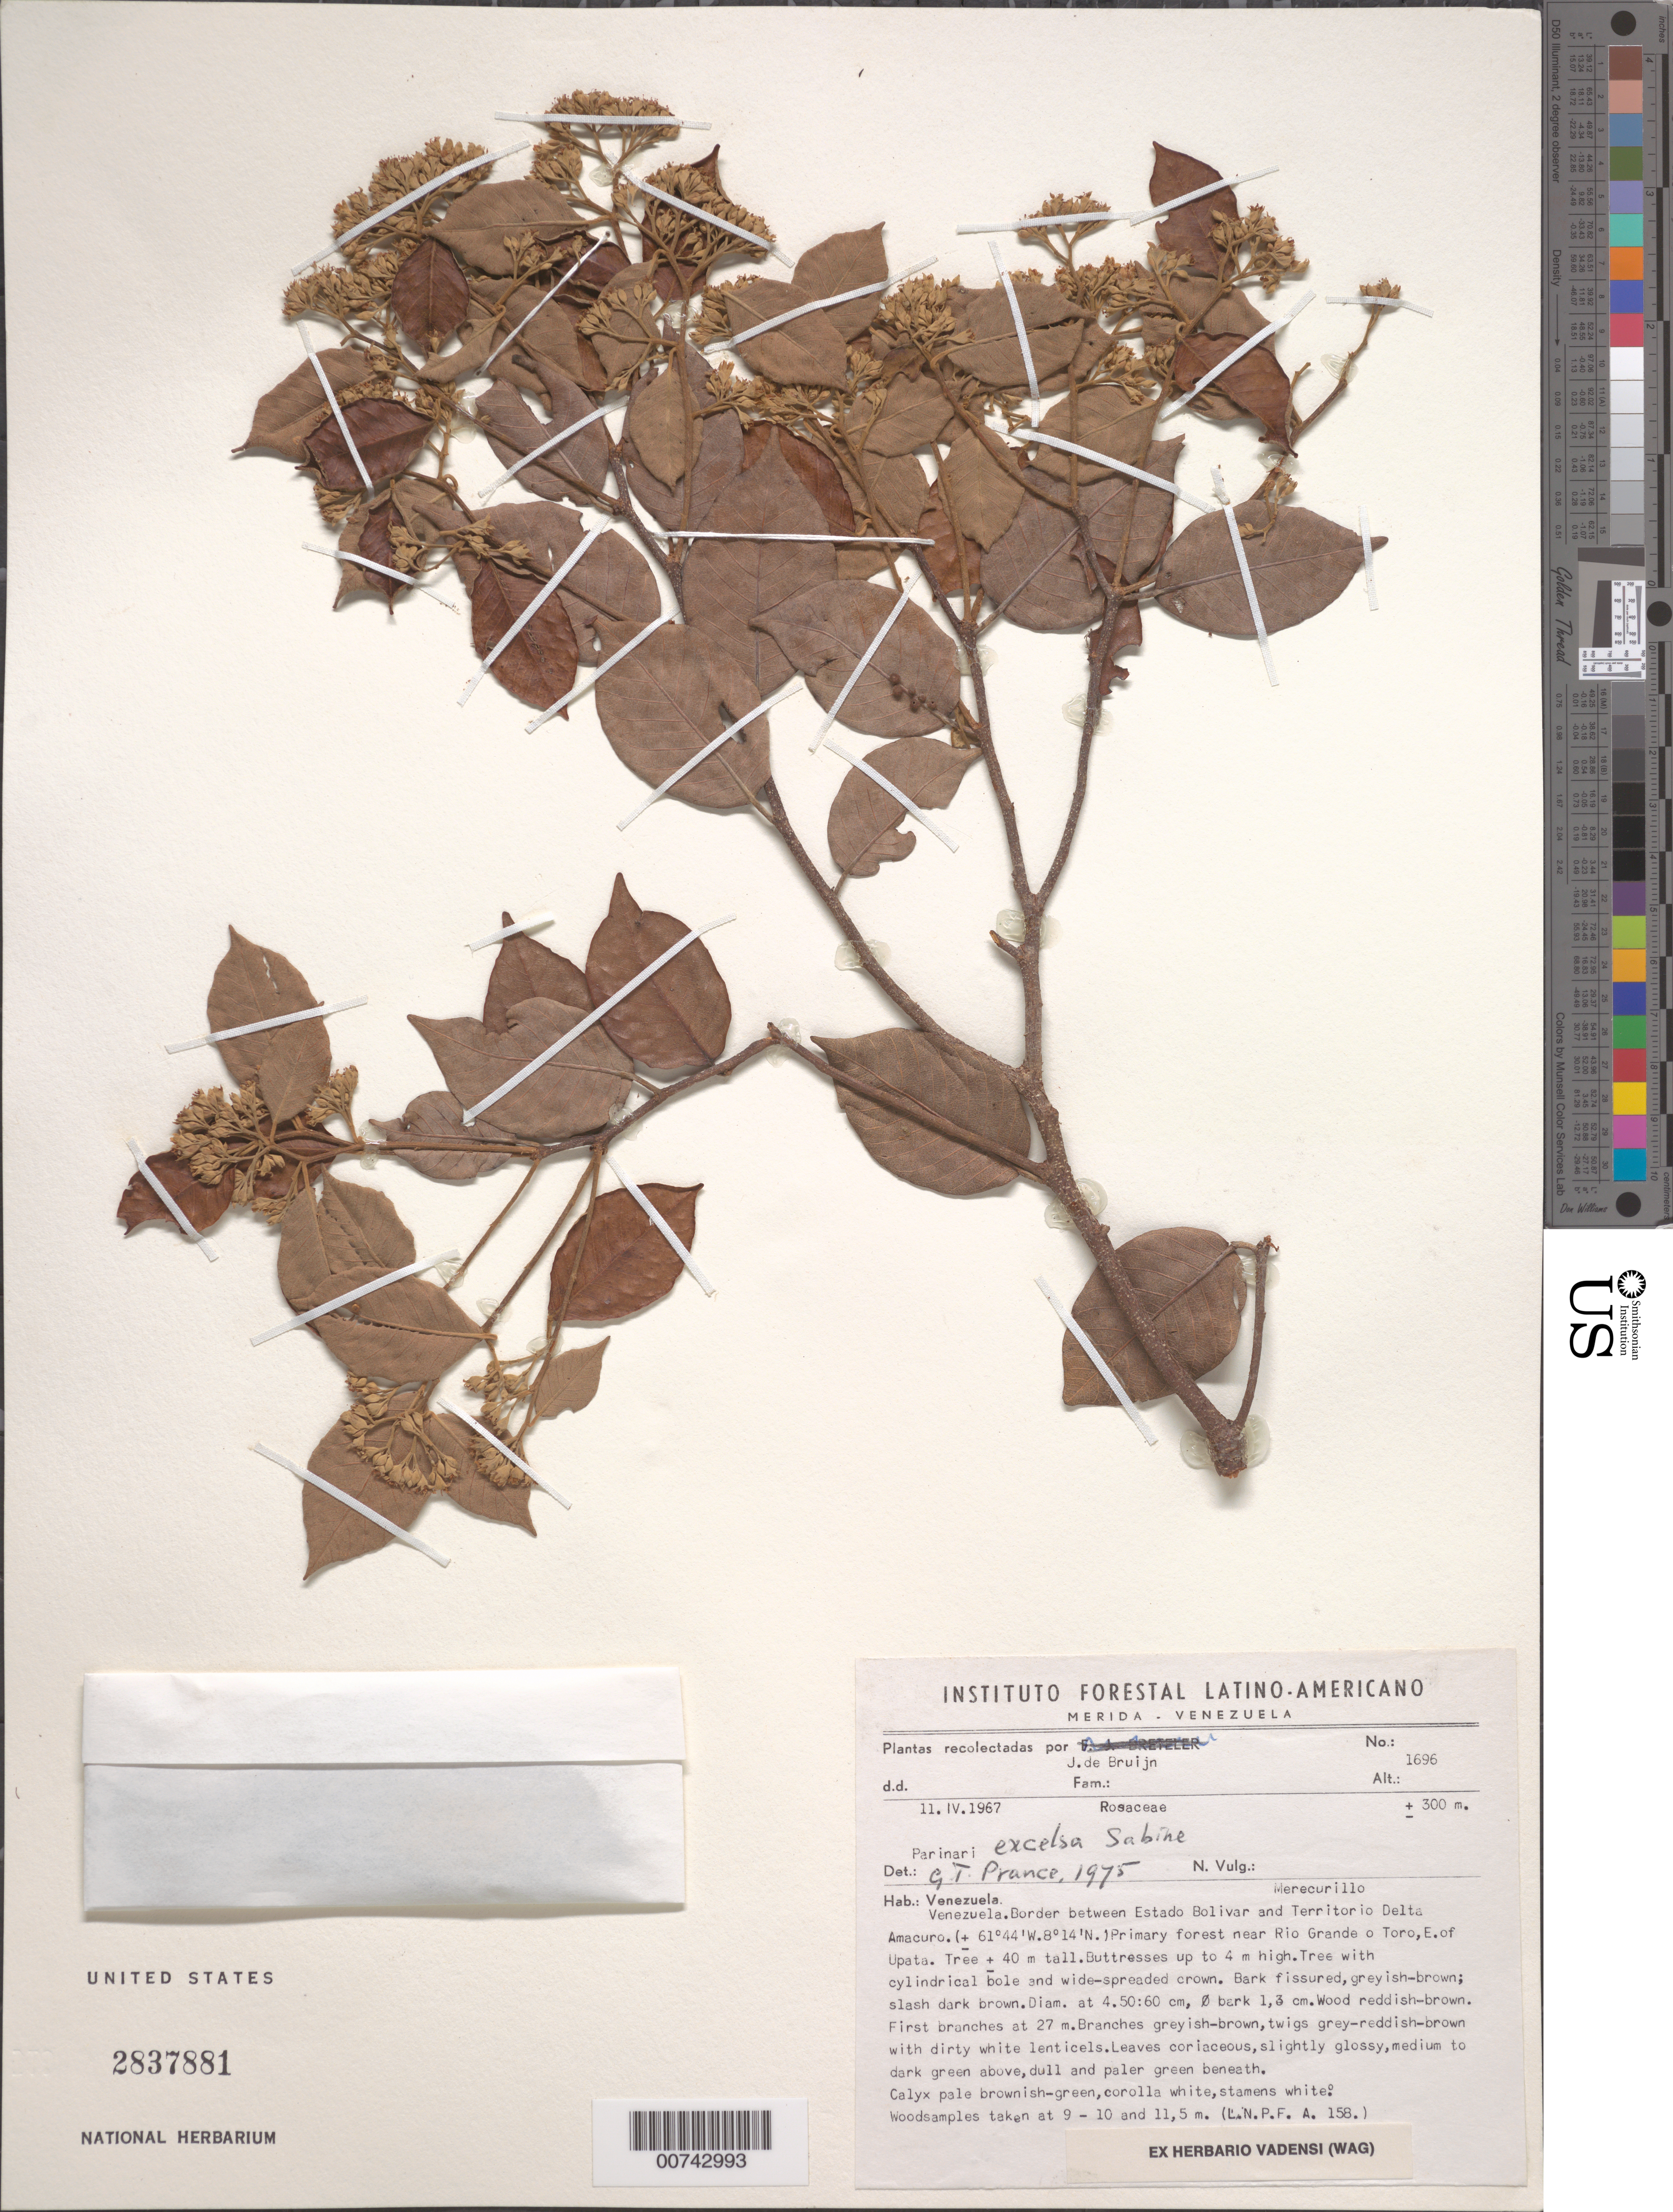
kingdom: Plantae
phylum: Tracheophyta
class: Magnoliopsida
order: Malpighiales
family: Chrysobalanaceae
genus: Parinari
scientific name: Parinari excelsa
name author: Sabine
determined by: Prance, G. T.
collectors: J. Bruijn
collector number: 1696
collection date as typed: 11-Apr-67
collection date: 1967-04-11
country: Venezuela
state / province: Bolívar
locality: Estado Bolívar and Territorío Delta Amacuro border, near Río Grande o Toro, E of Upata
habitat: Primary forest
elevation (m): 300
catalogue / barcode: US 2837881